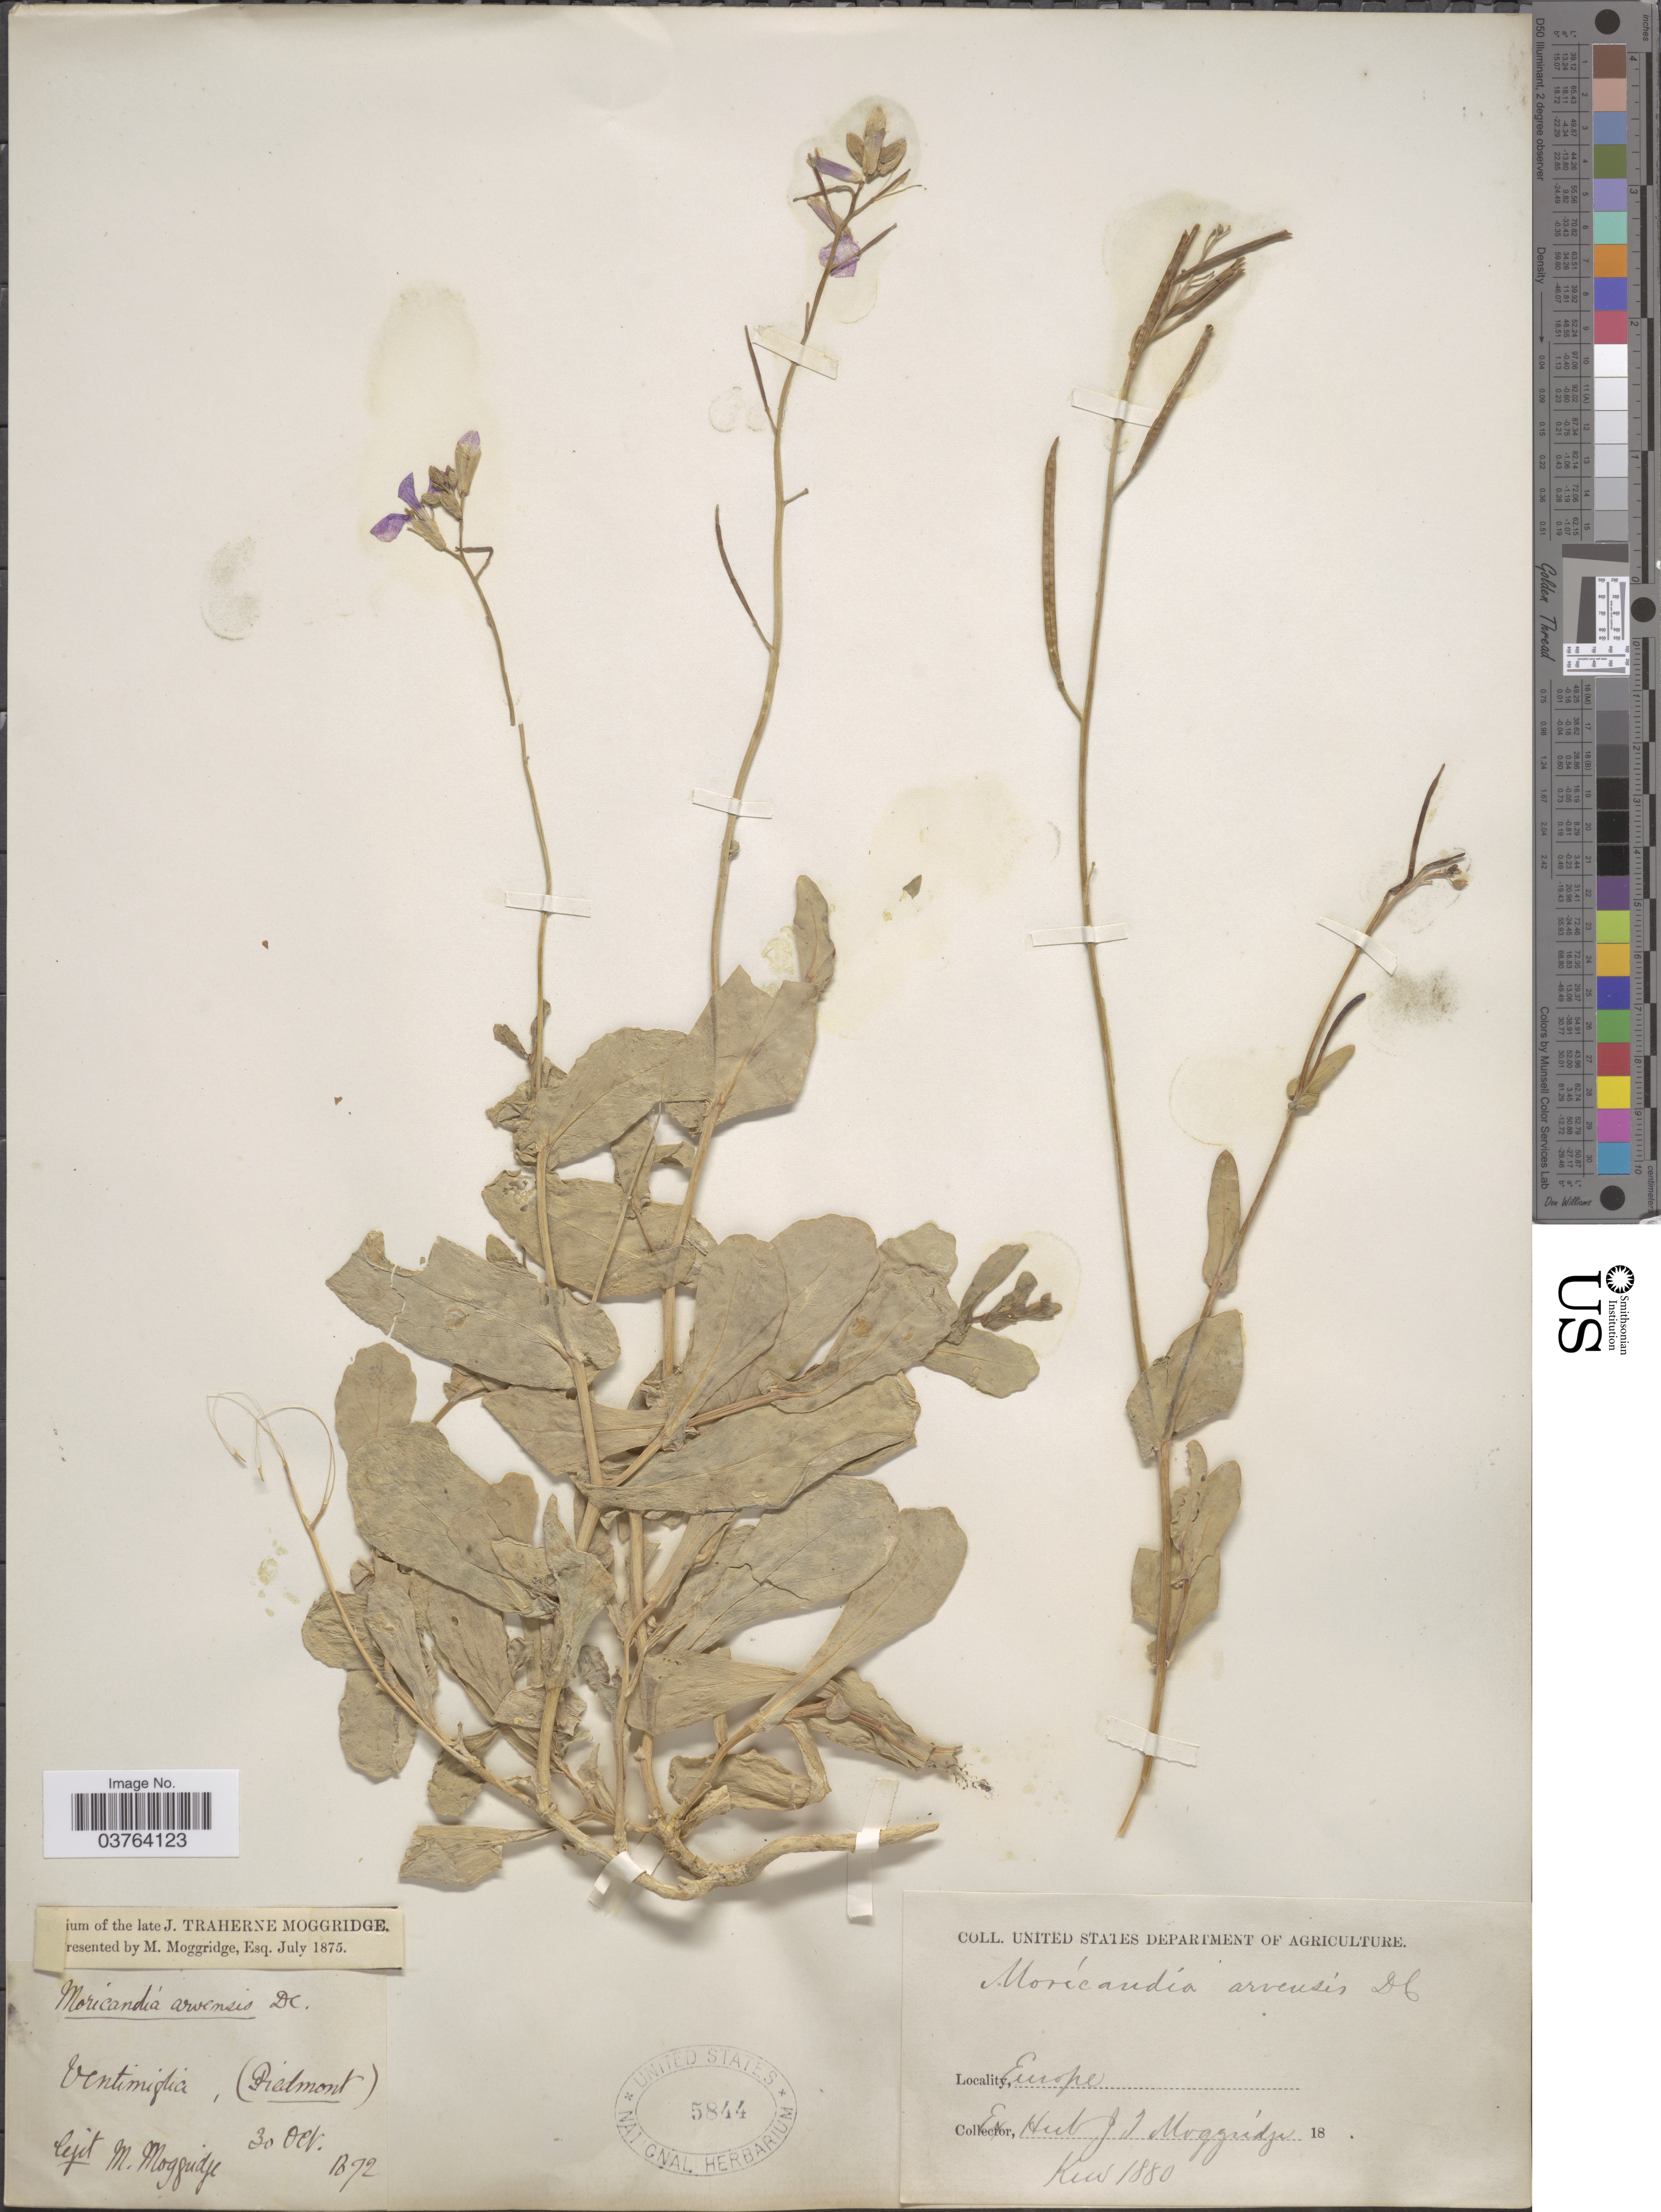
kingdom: Plantae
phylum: Tracheophyta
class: Magnoliopsida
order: Brassicales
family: Brassicaceae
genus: Moricandia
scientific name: Moricandia arvensis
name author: (L.) DC.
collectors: M. Moggridge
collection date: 1872-10-30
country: Italy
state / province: Piedmont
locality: Ventimiglia.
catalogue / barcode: US 5844